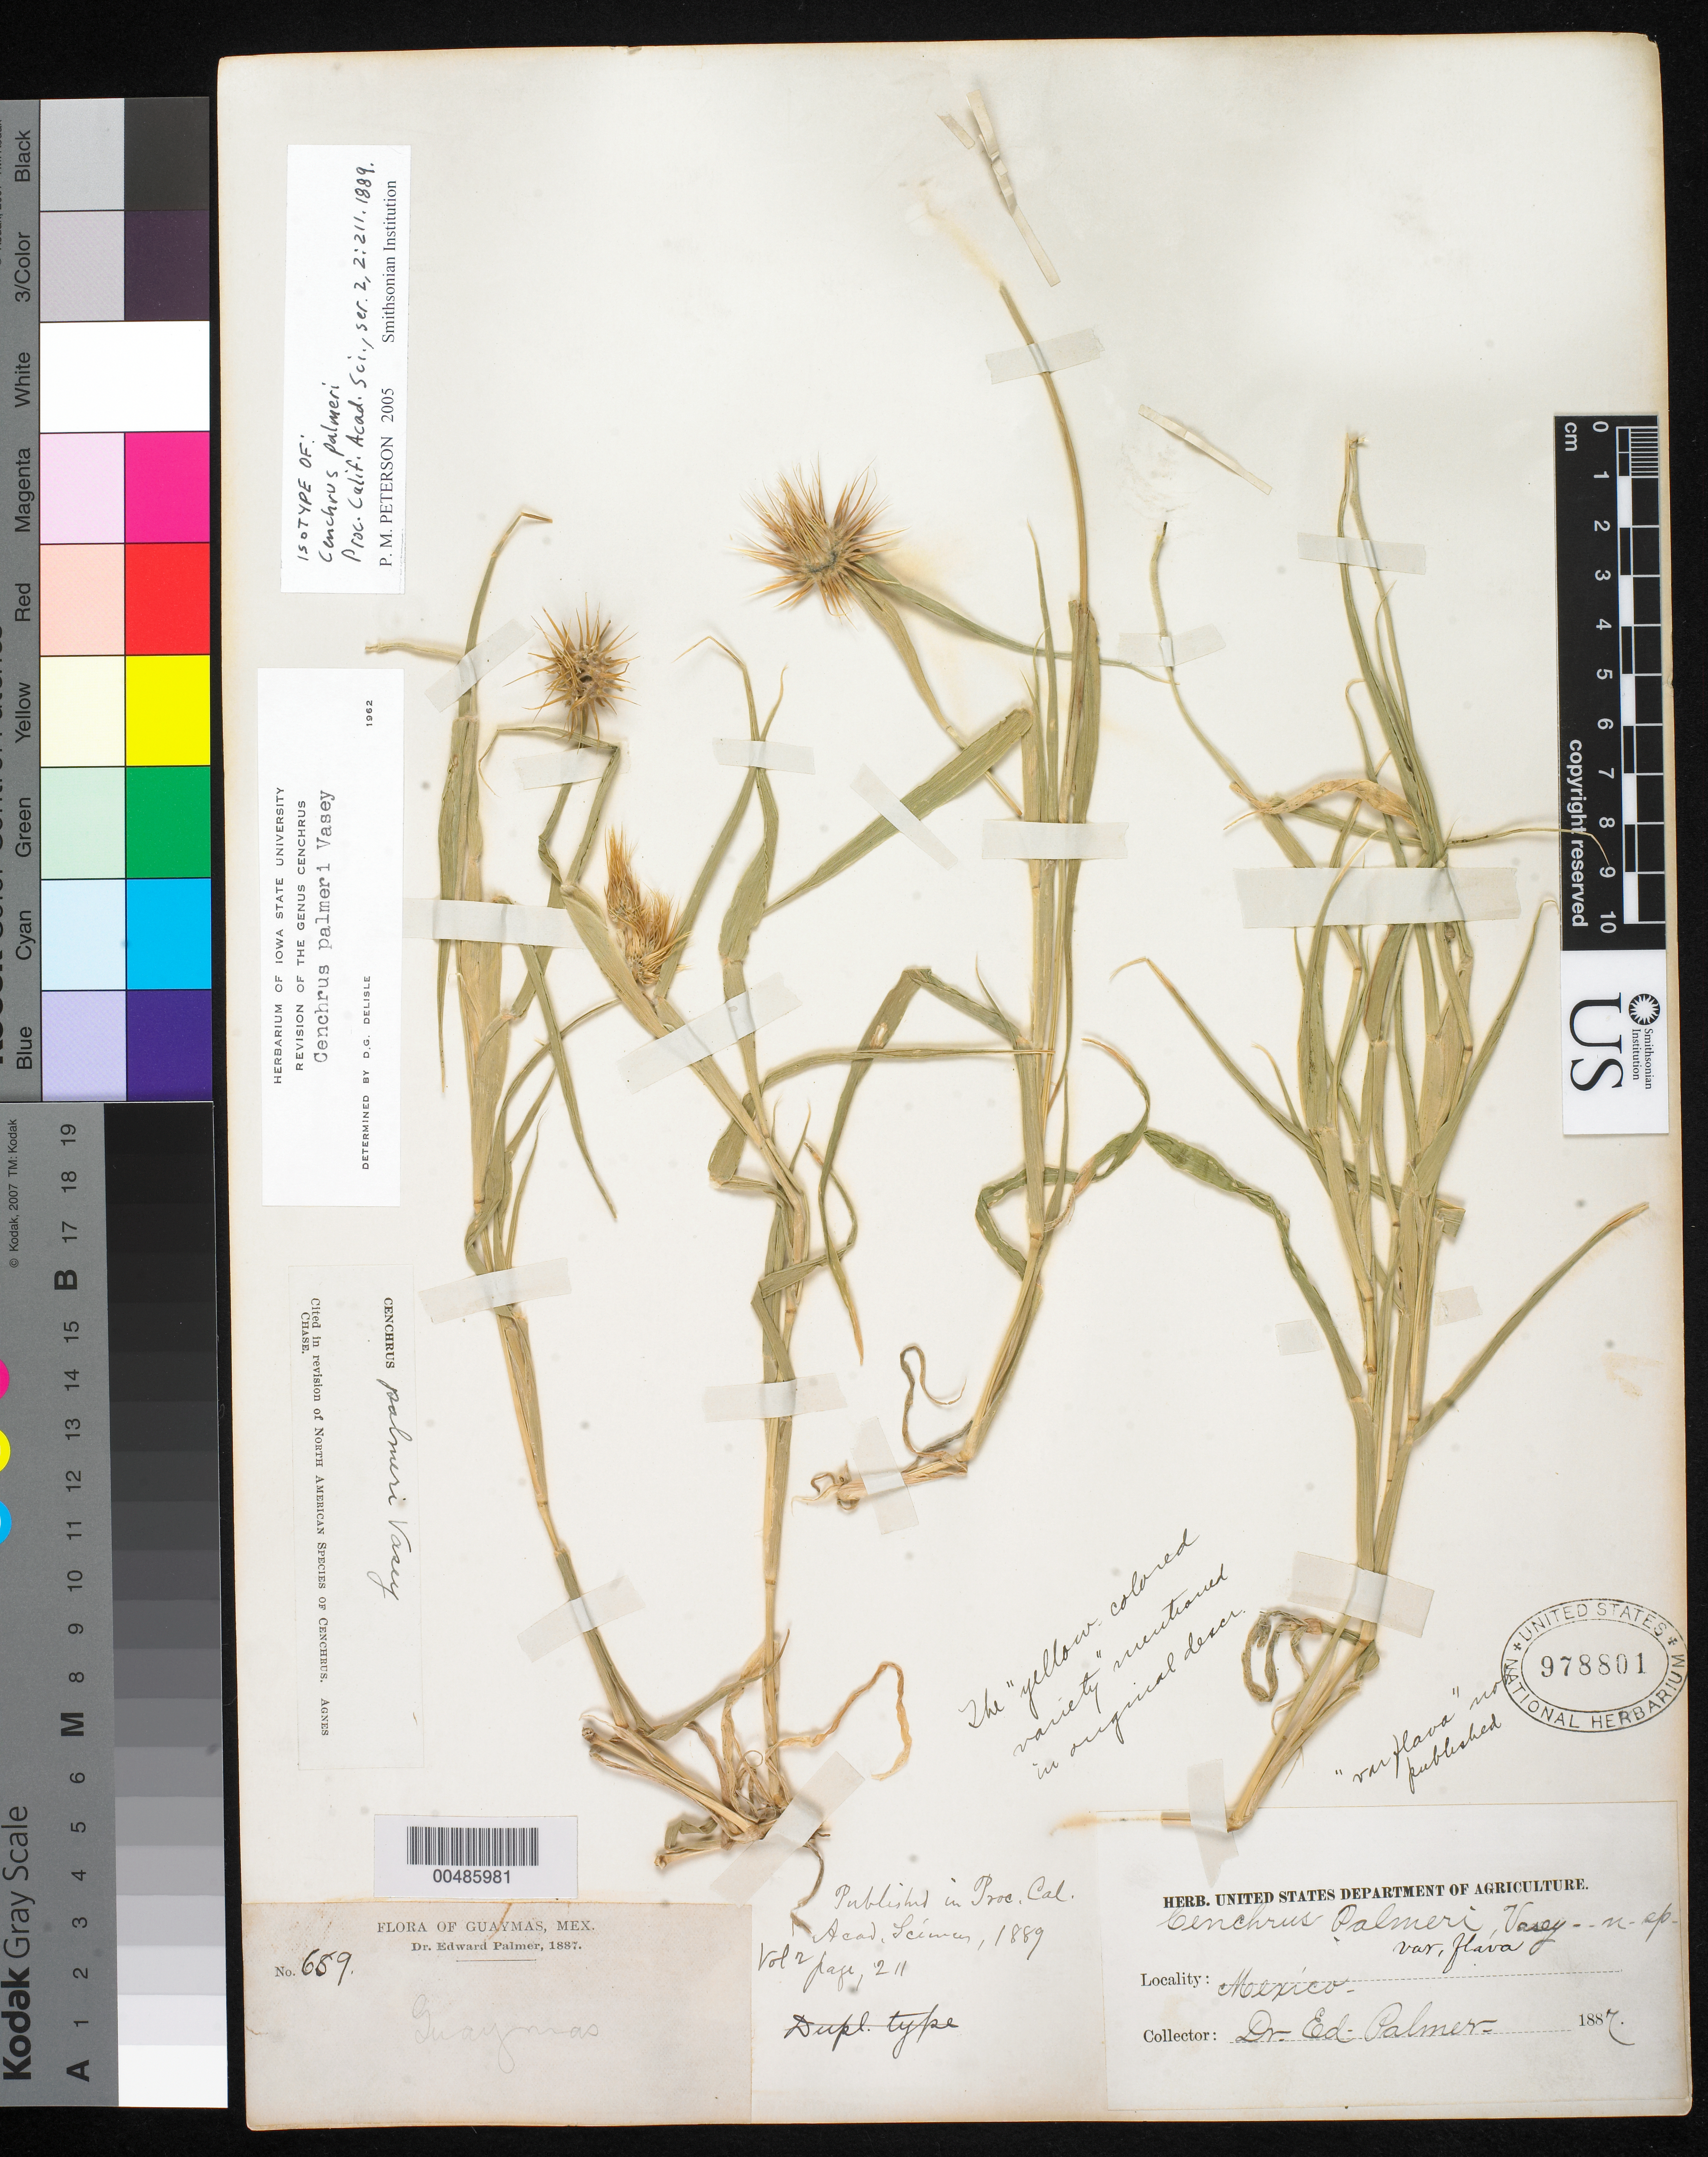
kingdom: Plantae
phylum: Tracheophyta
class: Liliopsida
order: Poales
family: Poaceae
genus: Cenchrus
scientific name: Cenchrus palmeri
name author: Vasey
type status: Isotype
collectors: E. Palmer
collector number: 689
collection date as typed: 1887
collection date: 1887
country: Mexico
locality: Guaymas.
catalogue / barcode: US 978801